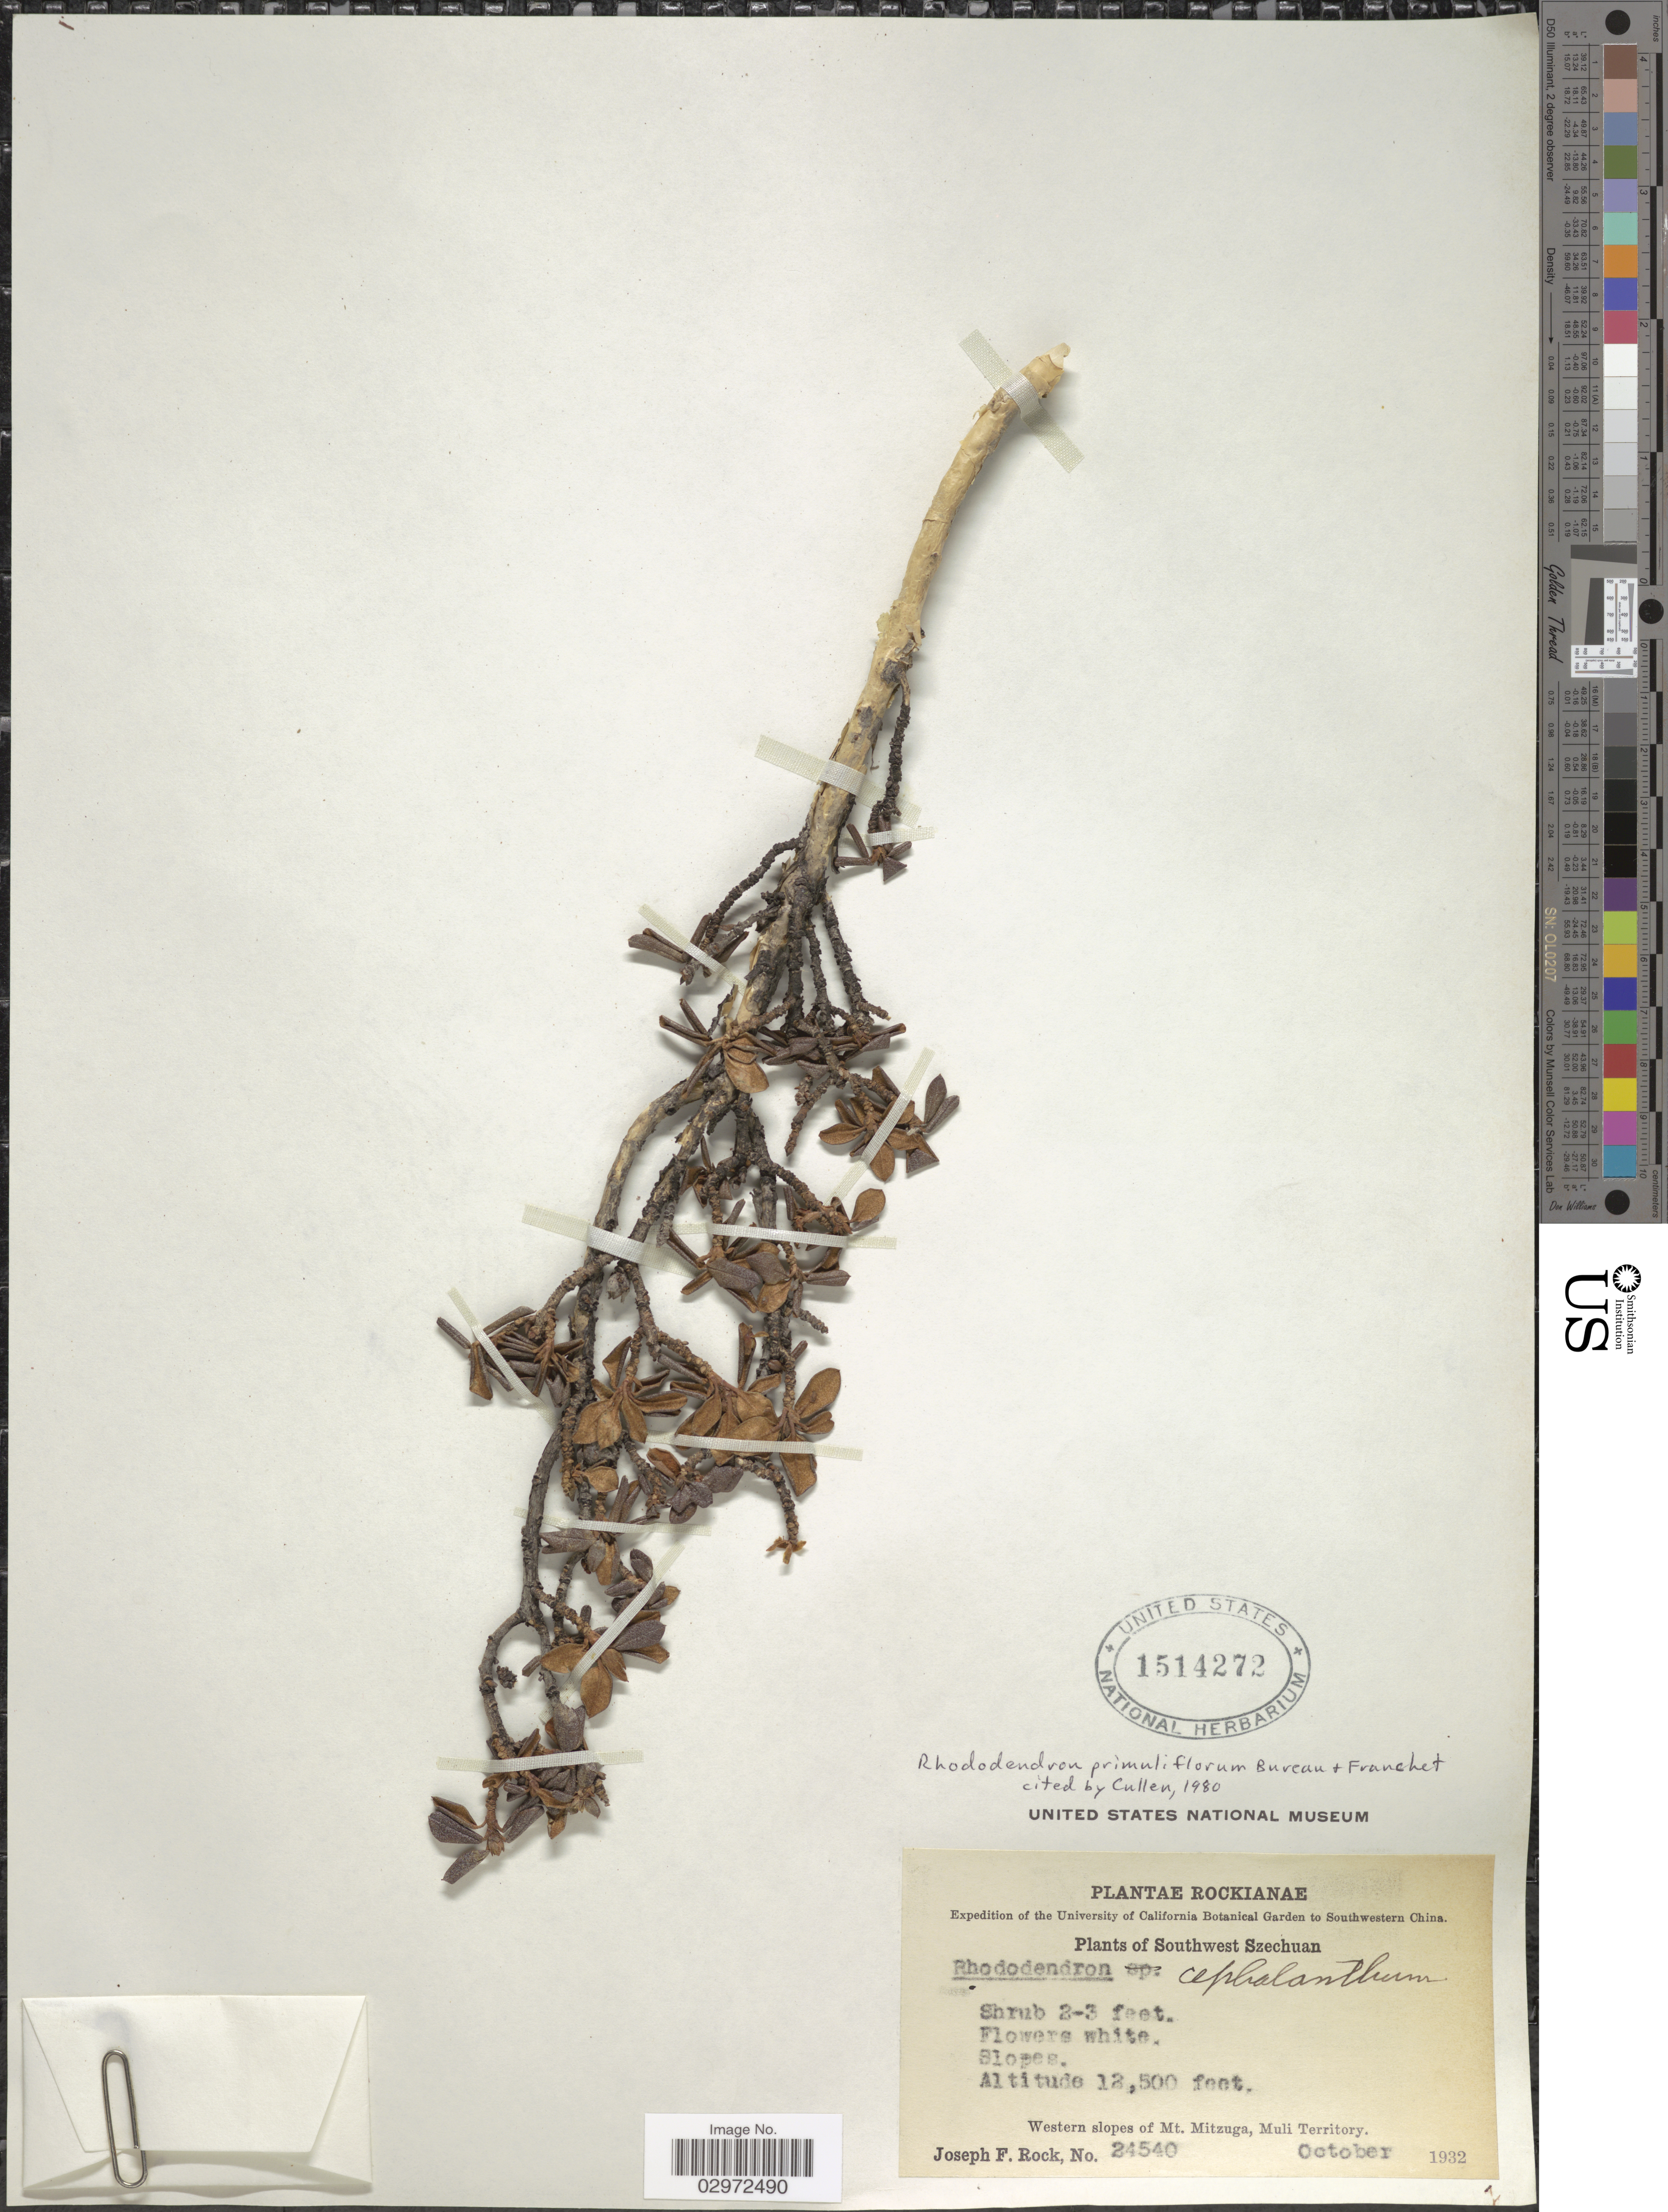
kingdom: Plantae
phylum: Tracheophyta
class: Magnoliopsida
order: Ericales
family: Ericaceae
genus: Rhododendron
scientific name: Rhododendron primuliflorum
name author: É. Bureau & Franch.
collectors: J. F. Rock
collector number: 24540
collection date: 1932-10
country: China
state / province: Sichuan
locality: Southwest Szechuan, Western slopes of Mt. Mitzuga, Muli Territory. Southwestern China.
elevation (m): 3810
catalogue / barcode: US 1514272